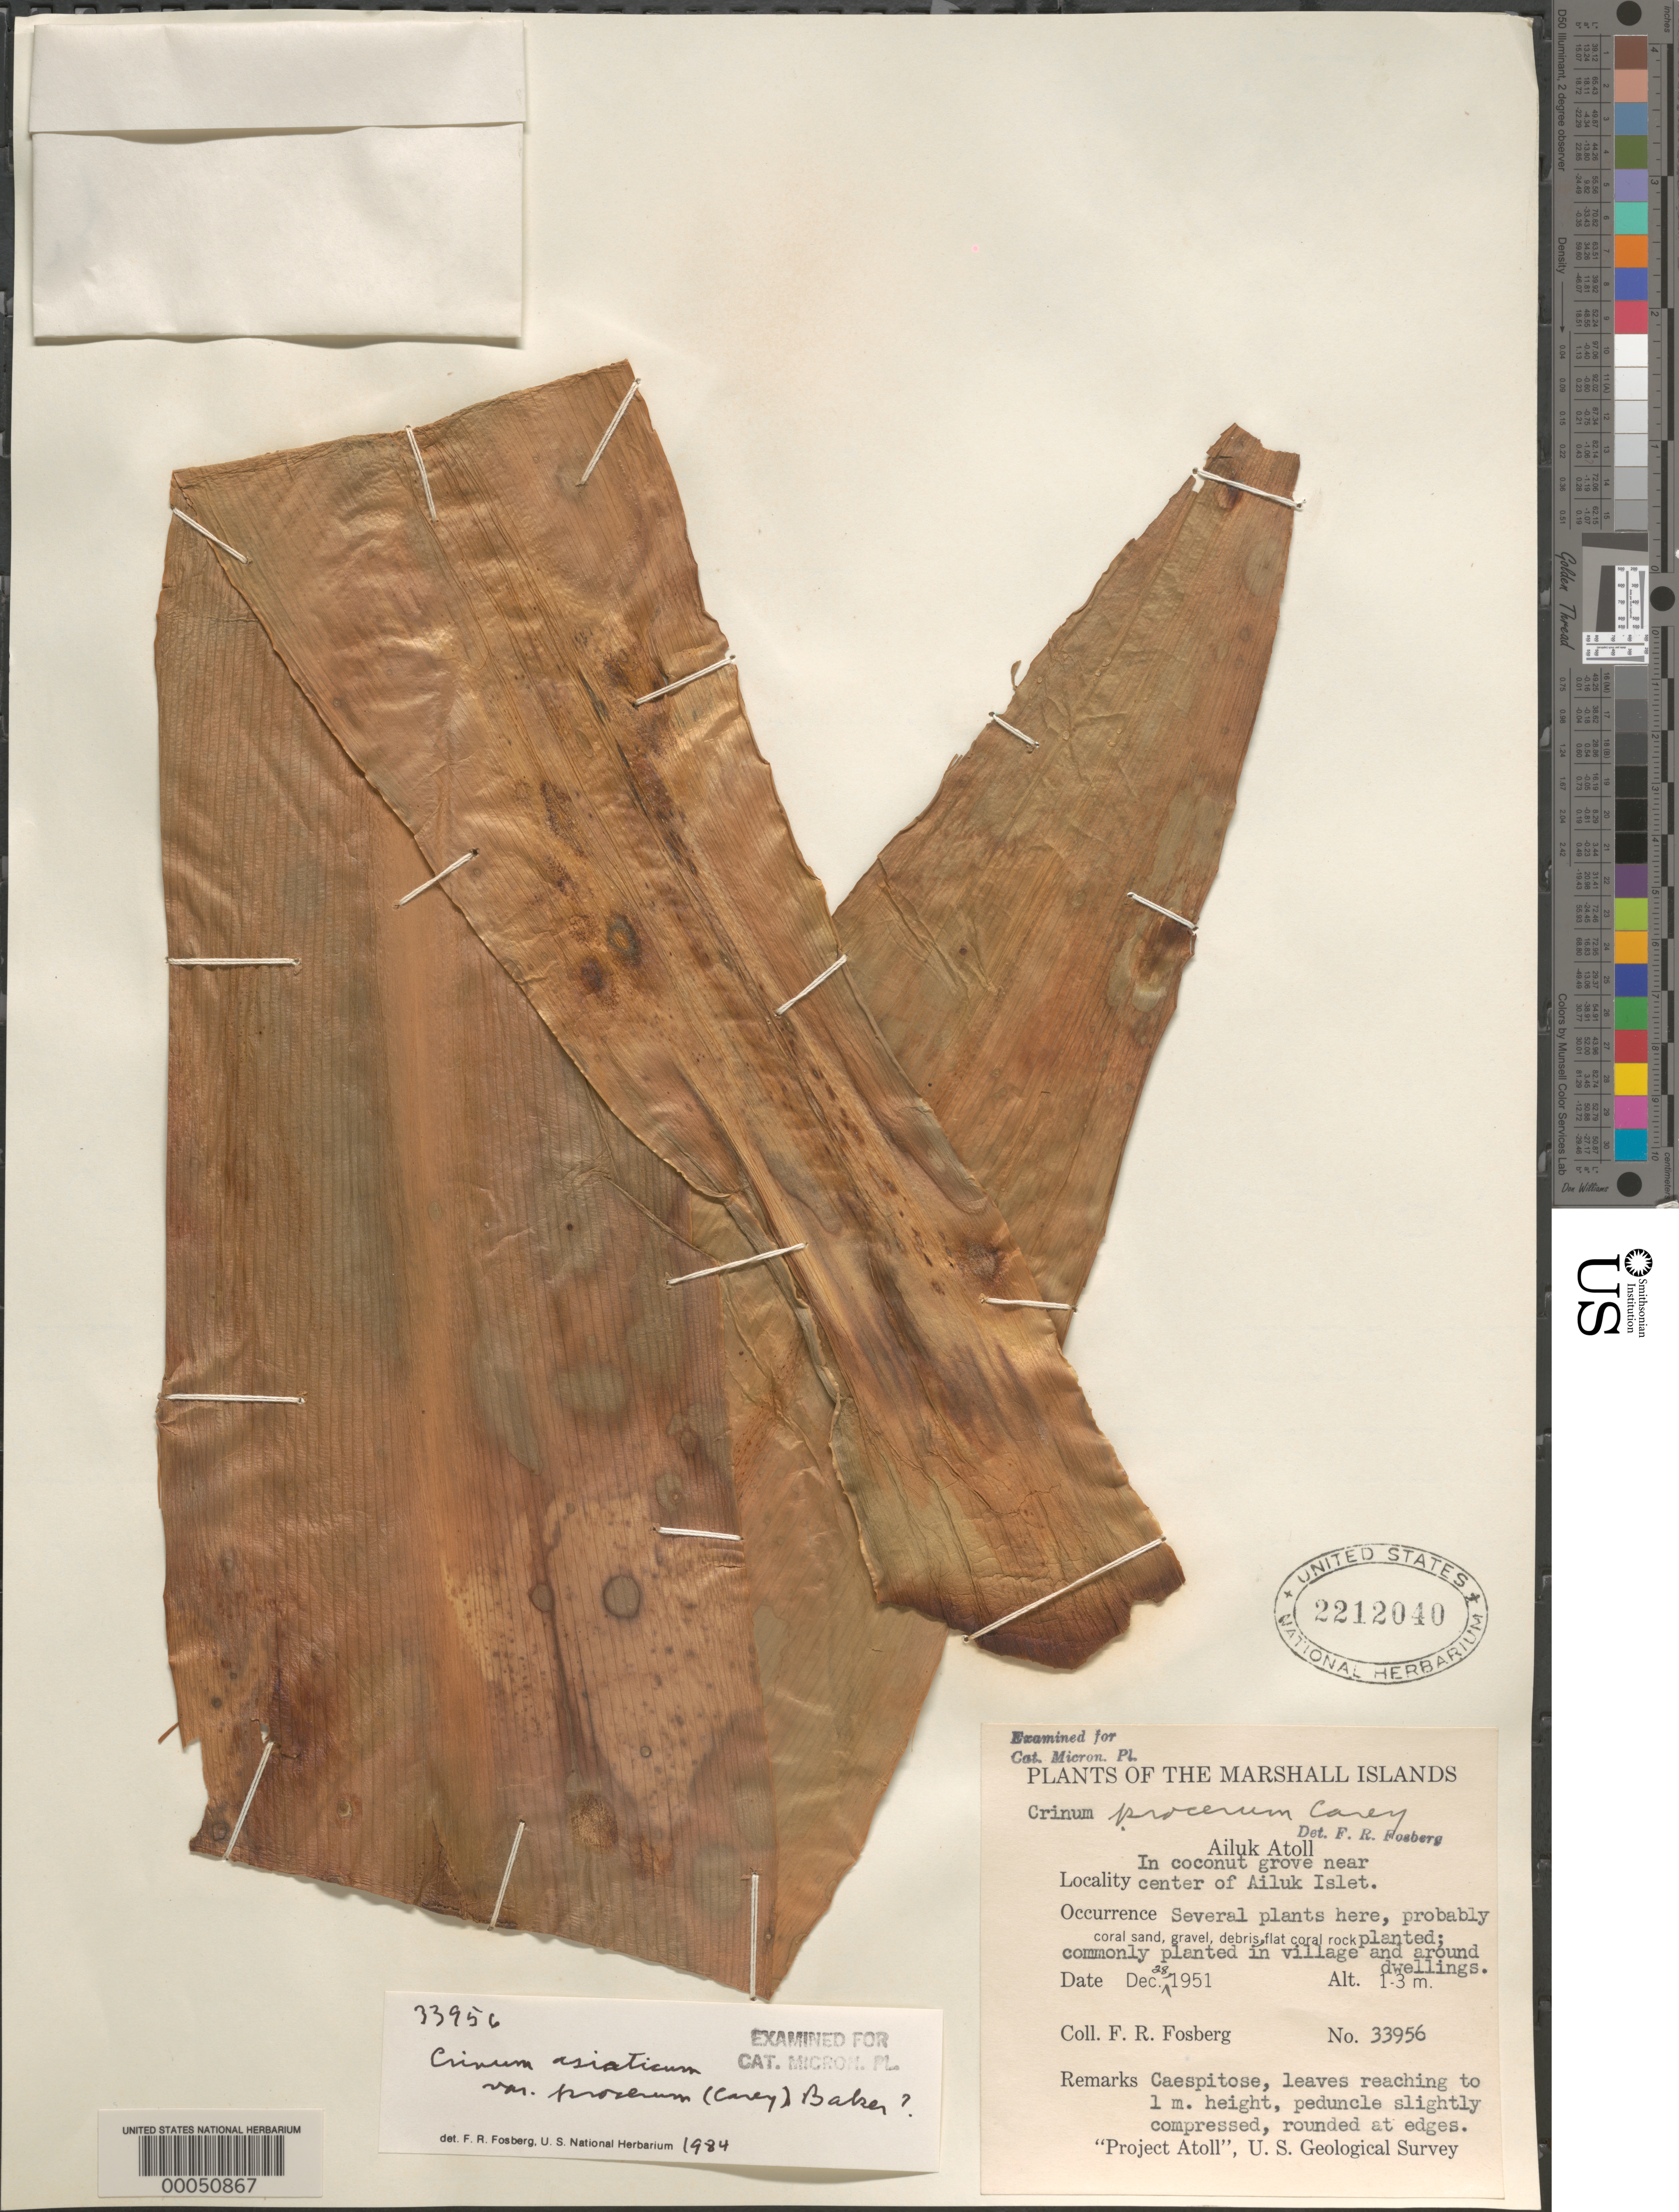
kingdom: Plantae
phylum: Tracheophyta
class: Liliopsida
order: Asparagales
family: Amaryllidaceae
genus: Crinum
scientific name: Crinum asiaticum var. procerum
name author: (Herb. & Carey) Baker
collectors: F. R. Fosberg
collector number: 33956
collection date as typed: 28 Dec 1951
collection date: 1951-12-28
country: Marshall Islands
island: Ailuk Atoll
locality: Center of Ailuk Islet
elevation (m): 1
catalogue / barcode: US 2212040